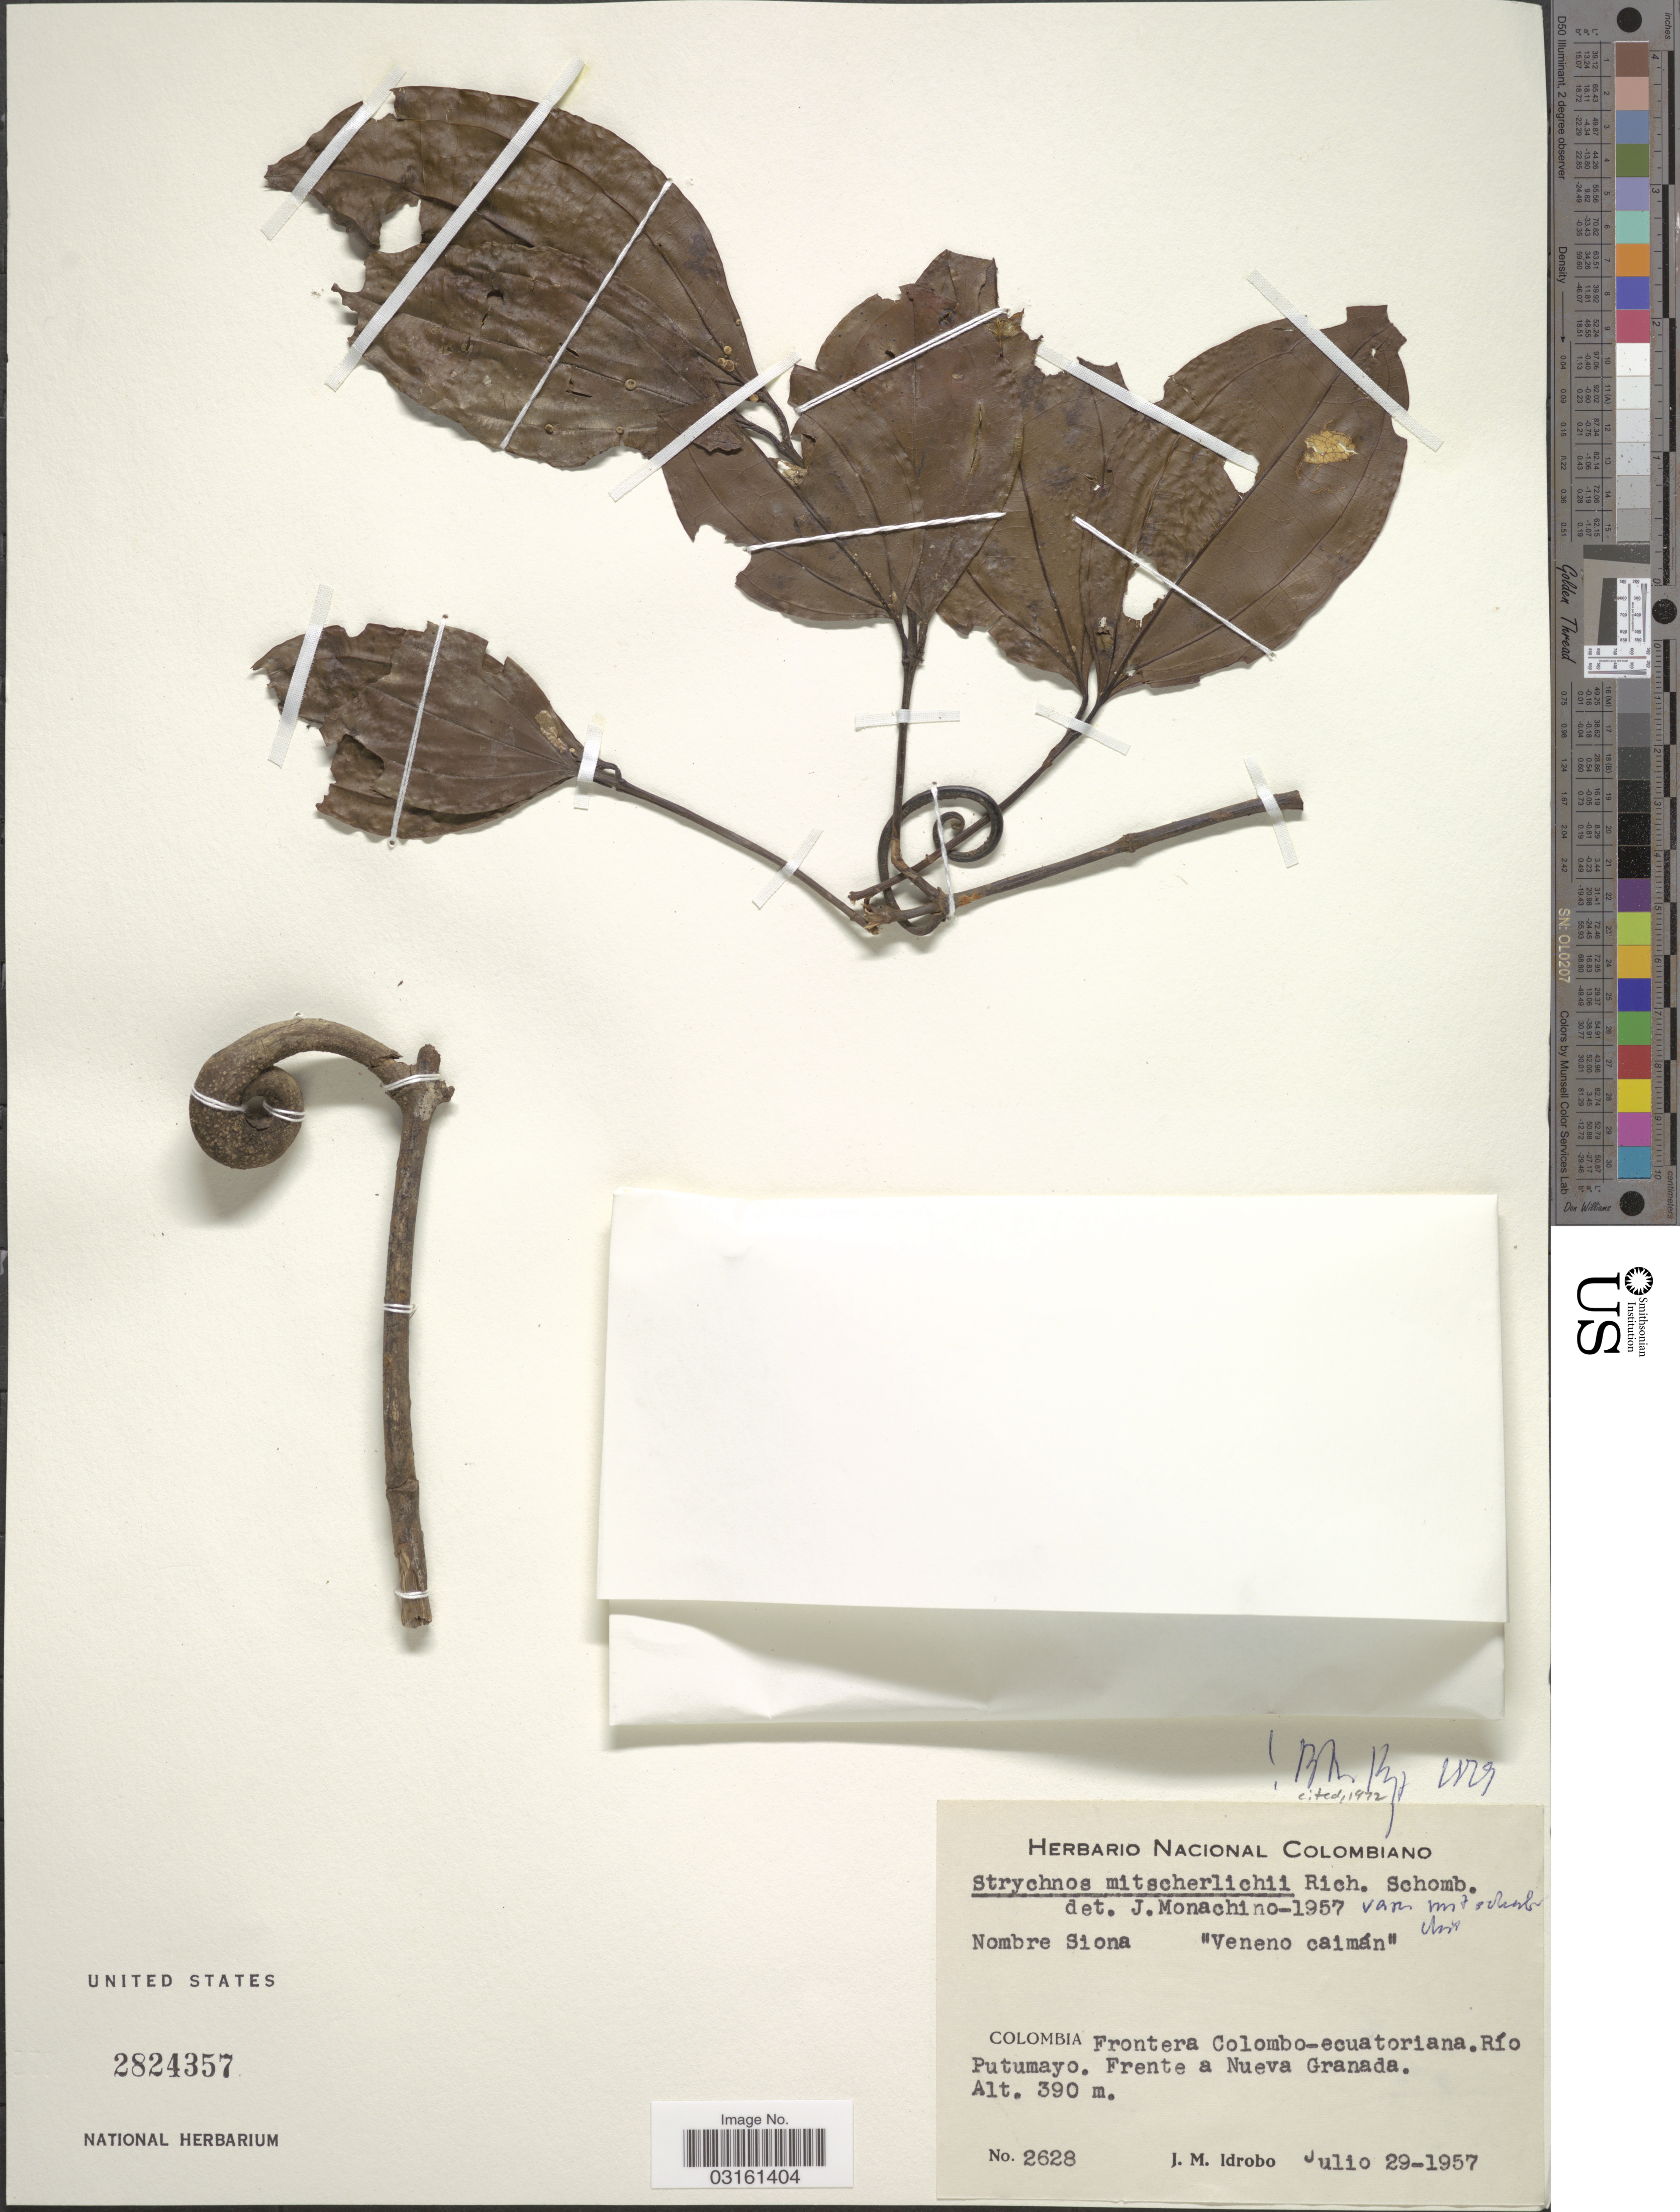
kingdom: Plantae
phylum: Tracheophyta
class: Magnoliopsida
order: Gentianales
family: Loganiaceae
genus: Strychnos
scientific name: Strychnos mitscherlichii var. mitscherlichii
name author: M.R. Schomb.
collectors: J. M. Idrobo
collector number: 2628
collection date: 1957-07-29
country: Colombia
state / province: Putumayo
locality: Frontera Colombo-ecuatoriana, Río Putumayo, Frente a Nueva Granada.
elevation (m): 390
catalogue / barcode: US 2824357